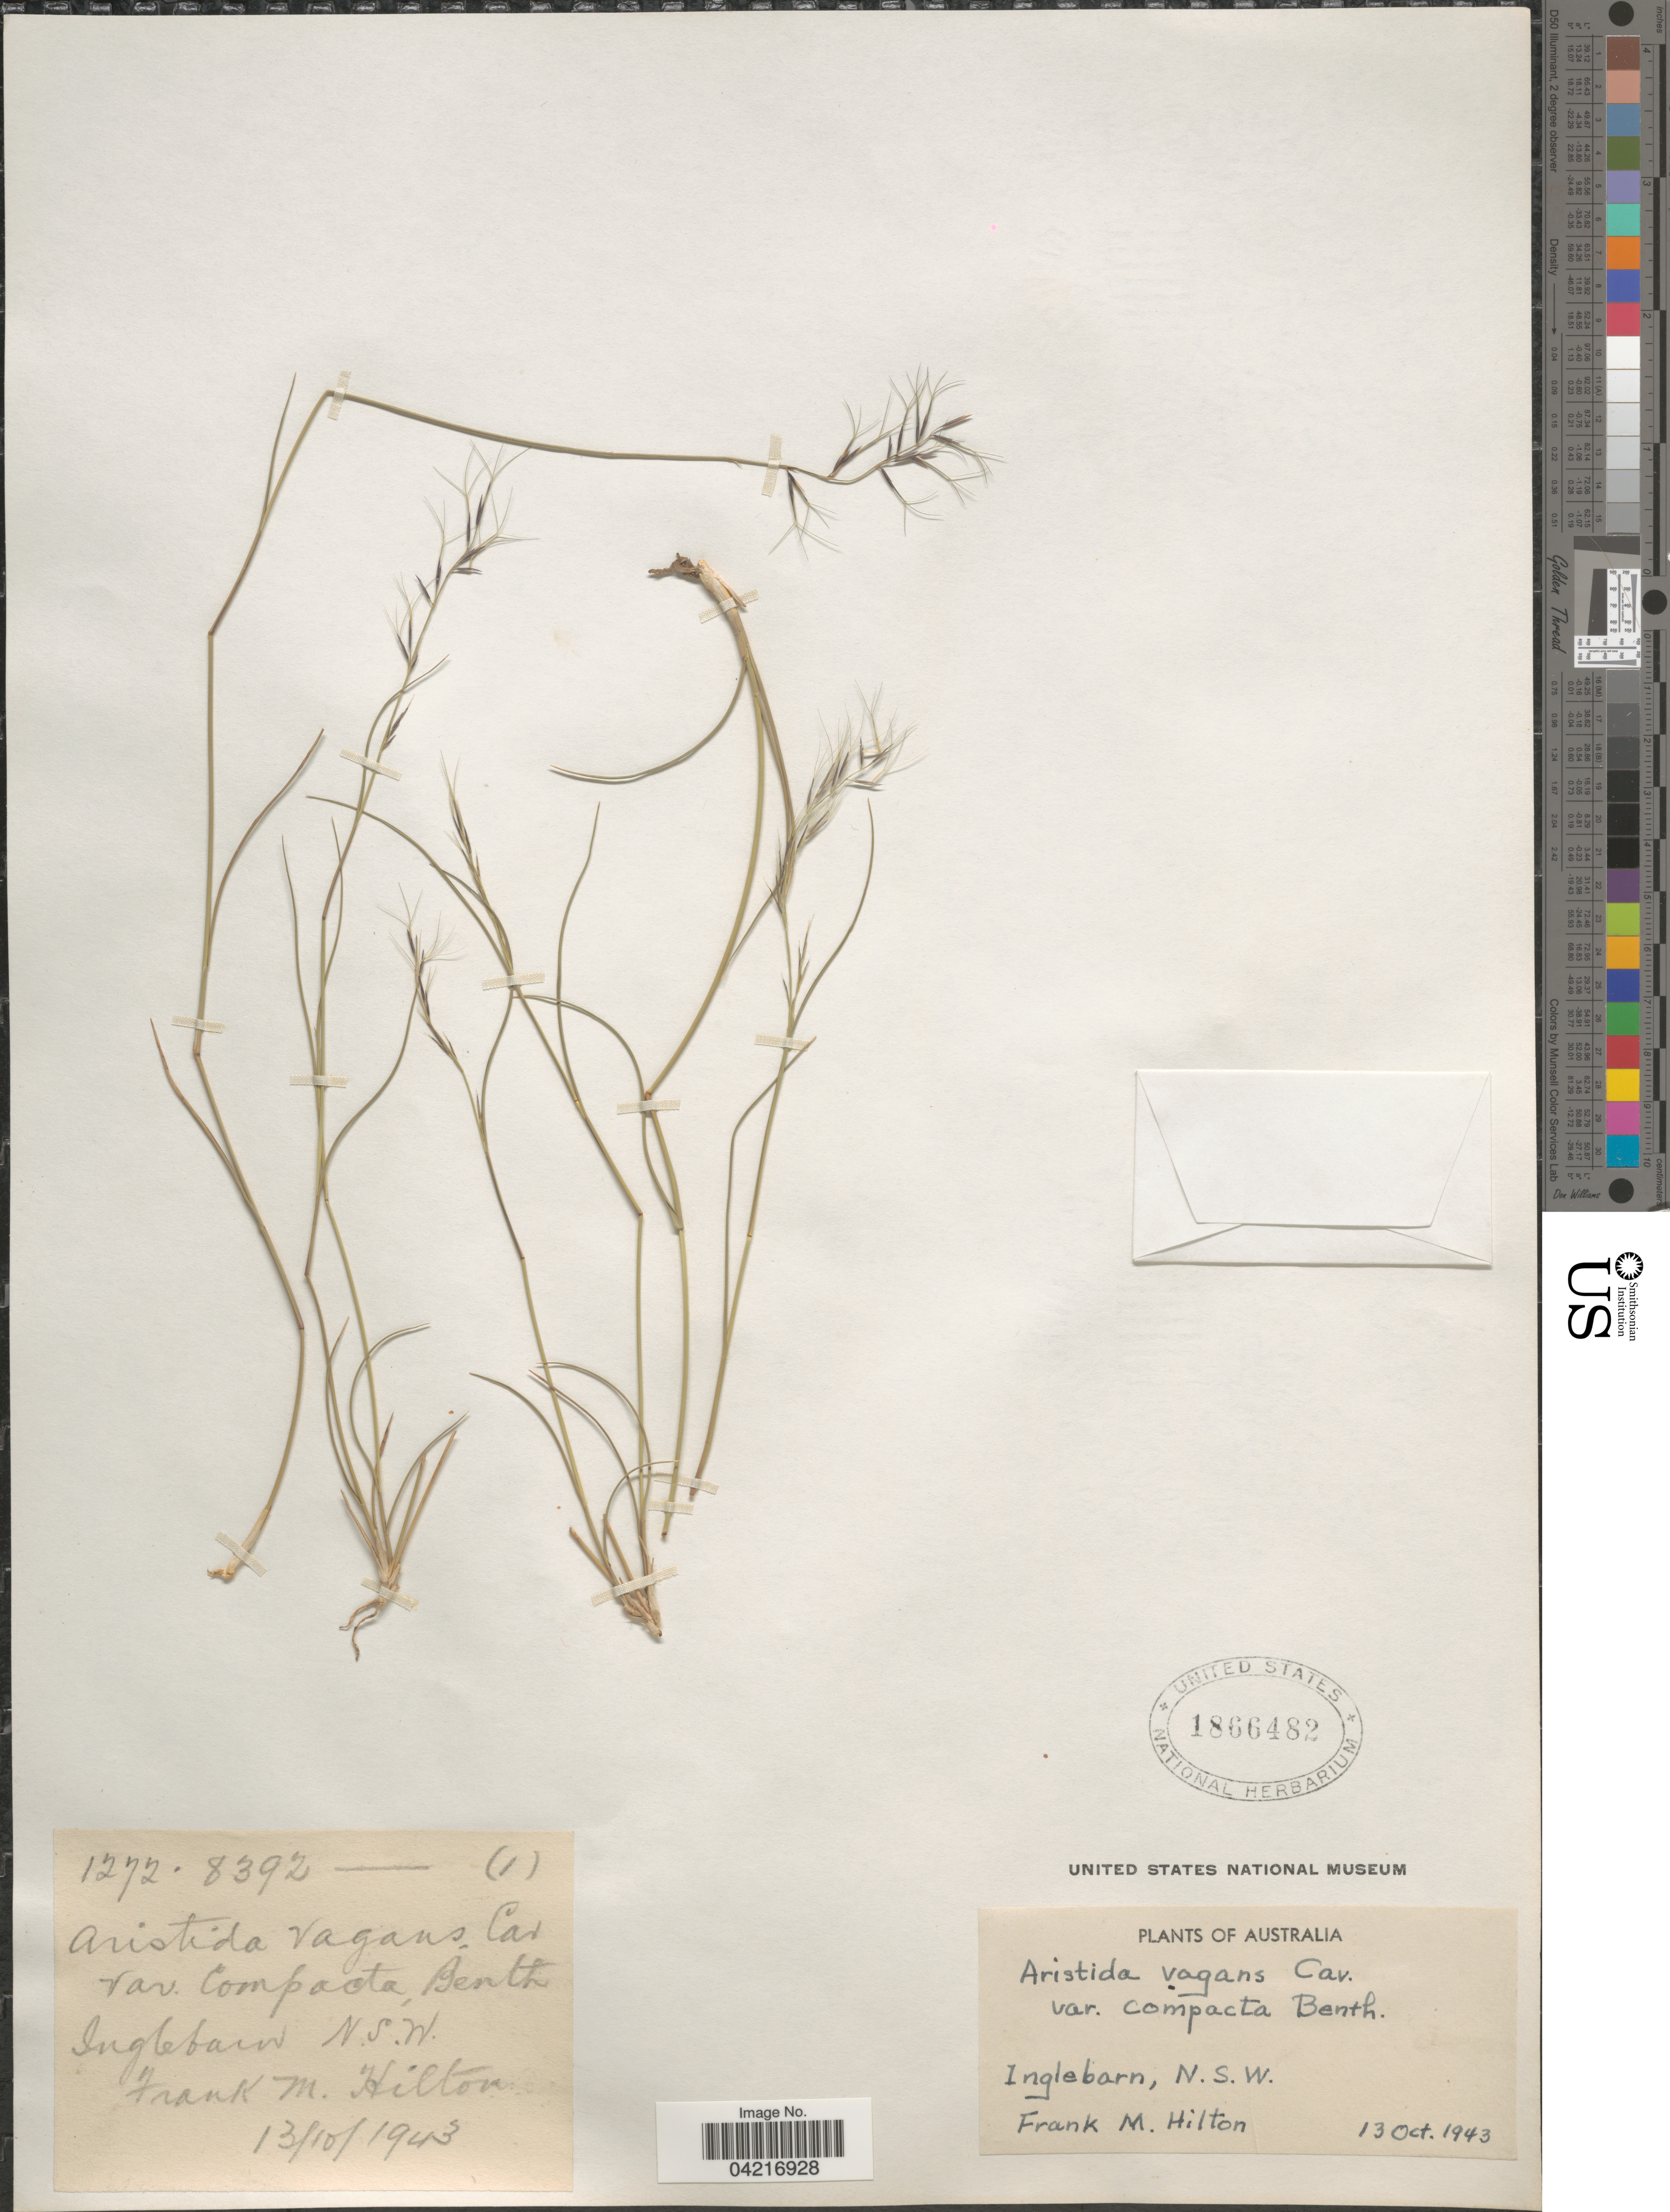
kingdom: Plantae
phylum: Tracheophyta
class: Liliopsida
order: Poales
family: Poaceae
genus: Aristida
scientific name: Aristida vagans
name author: Cav.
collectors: F. Hilton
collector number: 1272.8392/1?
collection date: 1943-10-13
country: Australia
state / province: New South Wales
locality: Inglebarn.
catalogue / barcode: US 1866482